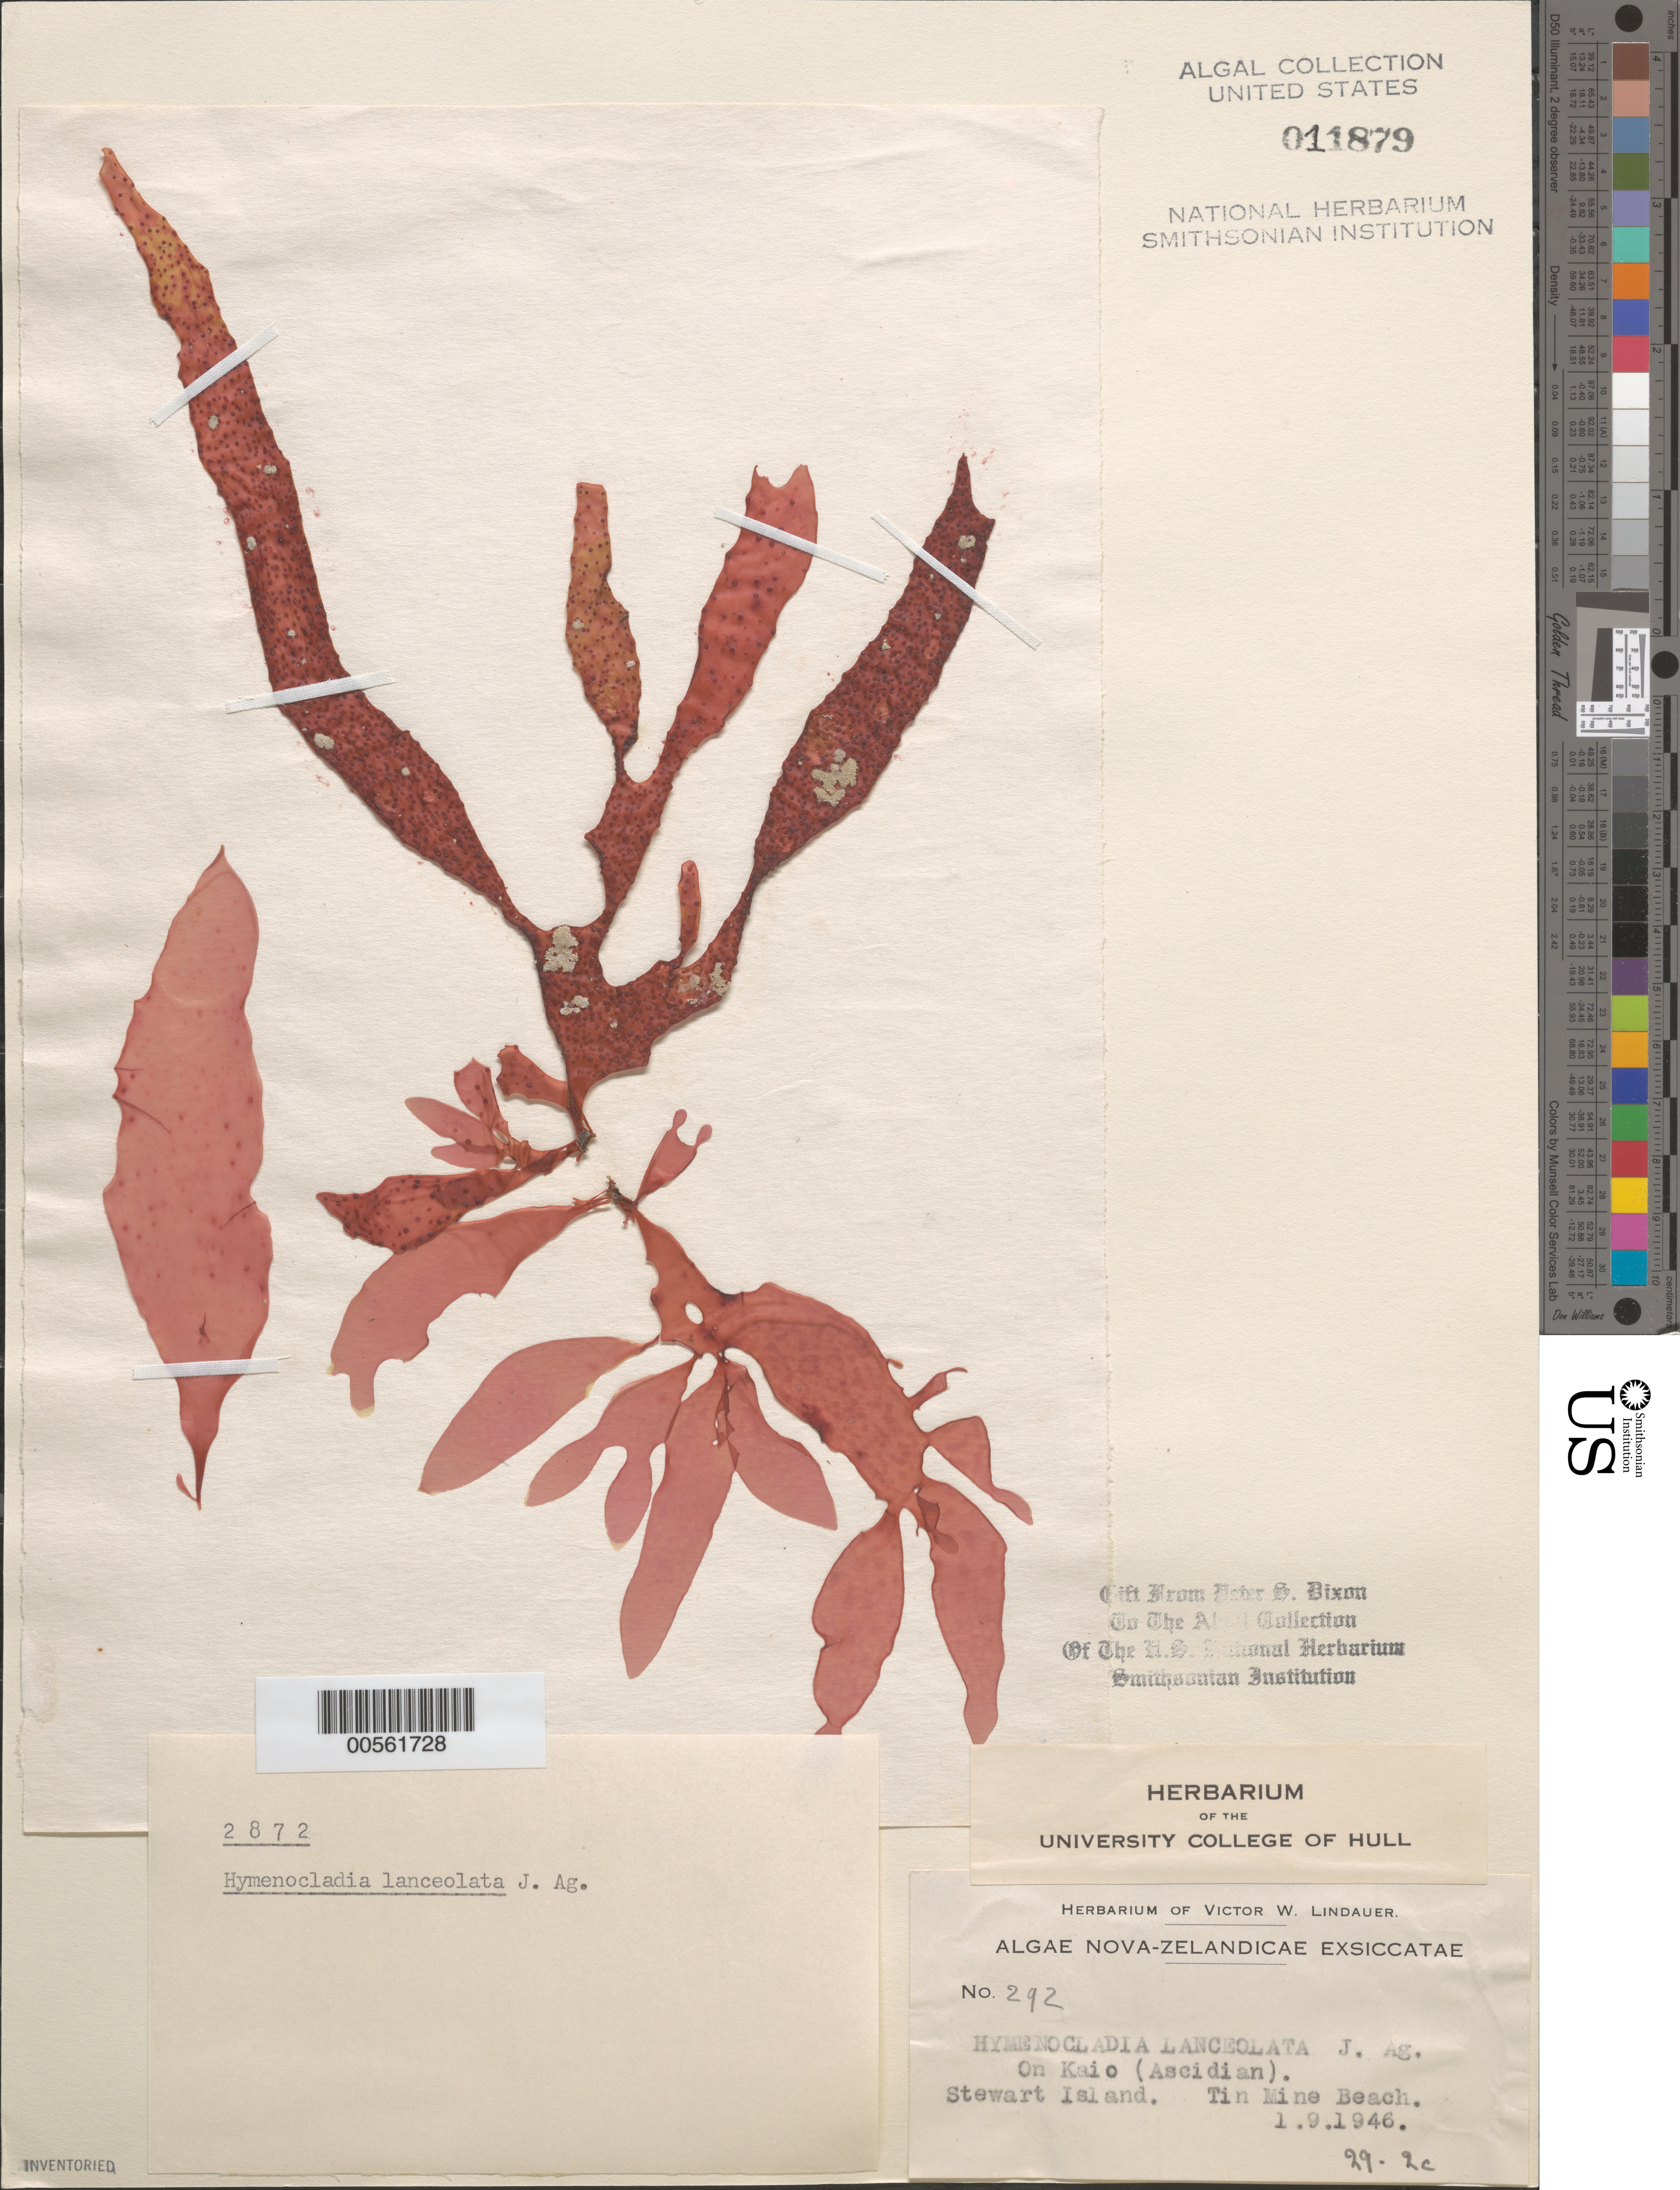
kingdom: Plantae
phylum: Rhodophyta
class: Florideophyceae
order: Rhodymeniales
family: Hymenocladiaceae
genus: Hymenocladia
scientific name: Hymenocladia chondricola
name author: (Sonder) J.A. Lewis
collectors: V. Lindauer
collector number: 292 & PSD 2872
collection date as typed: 01 Sep 1946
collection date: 1946-09-01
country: New Zealand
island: Stewart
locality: Tin mine beach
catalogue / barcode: US 11879